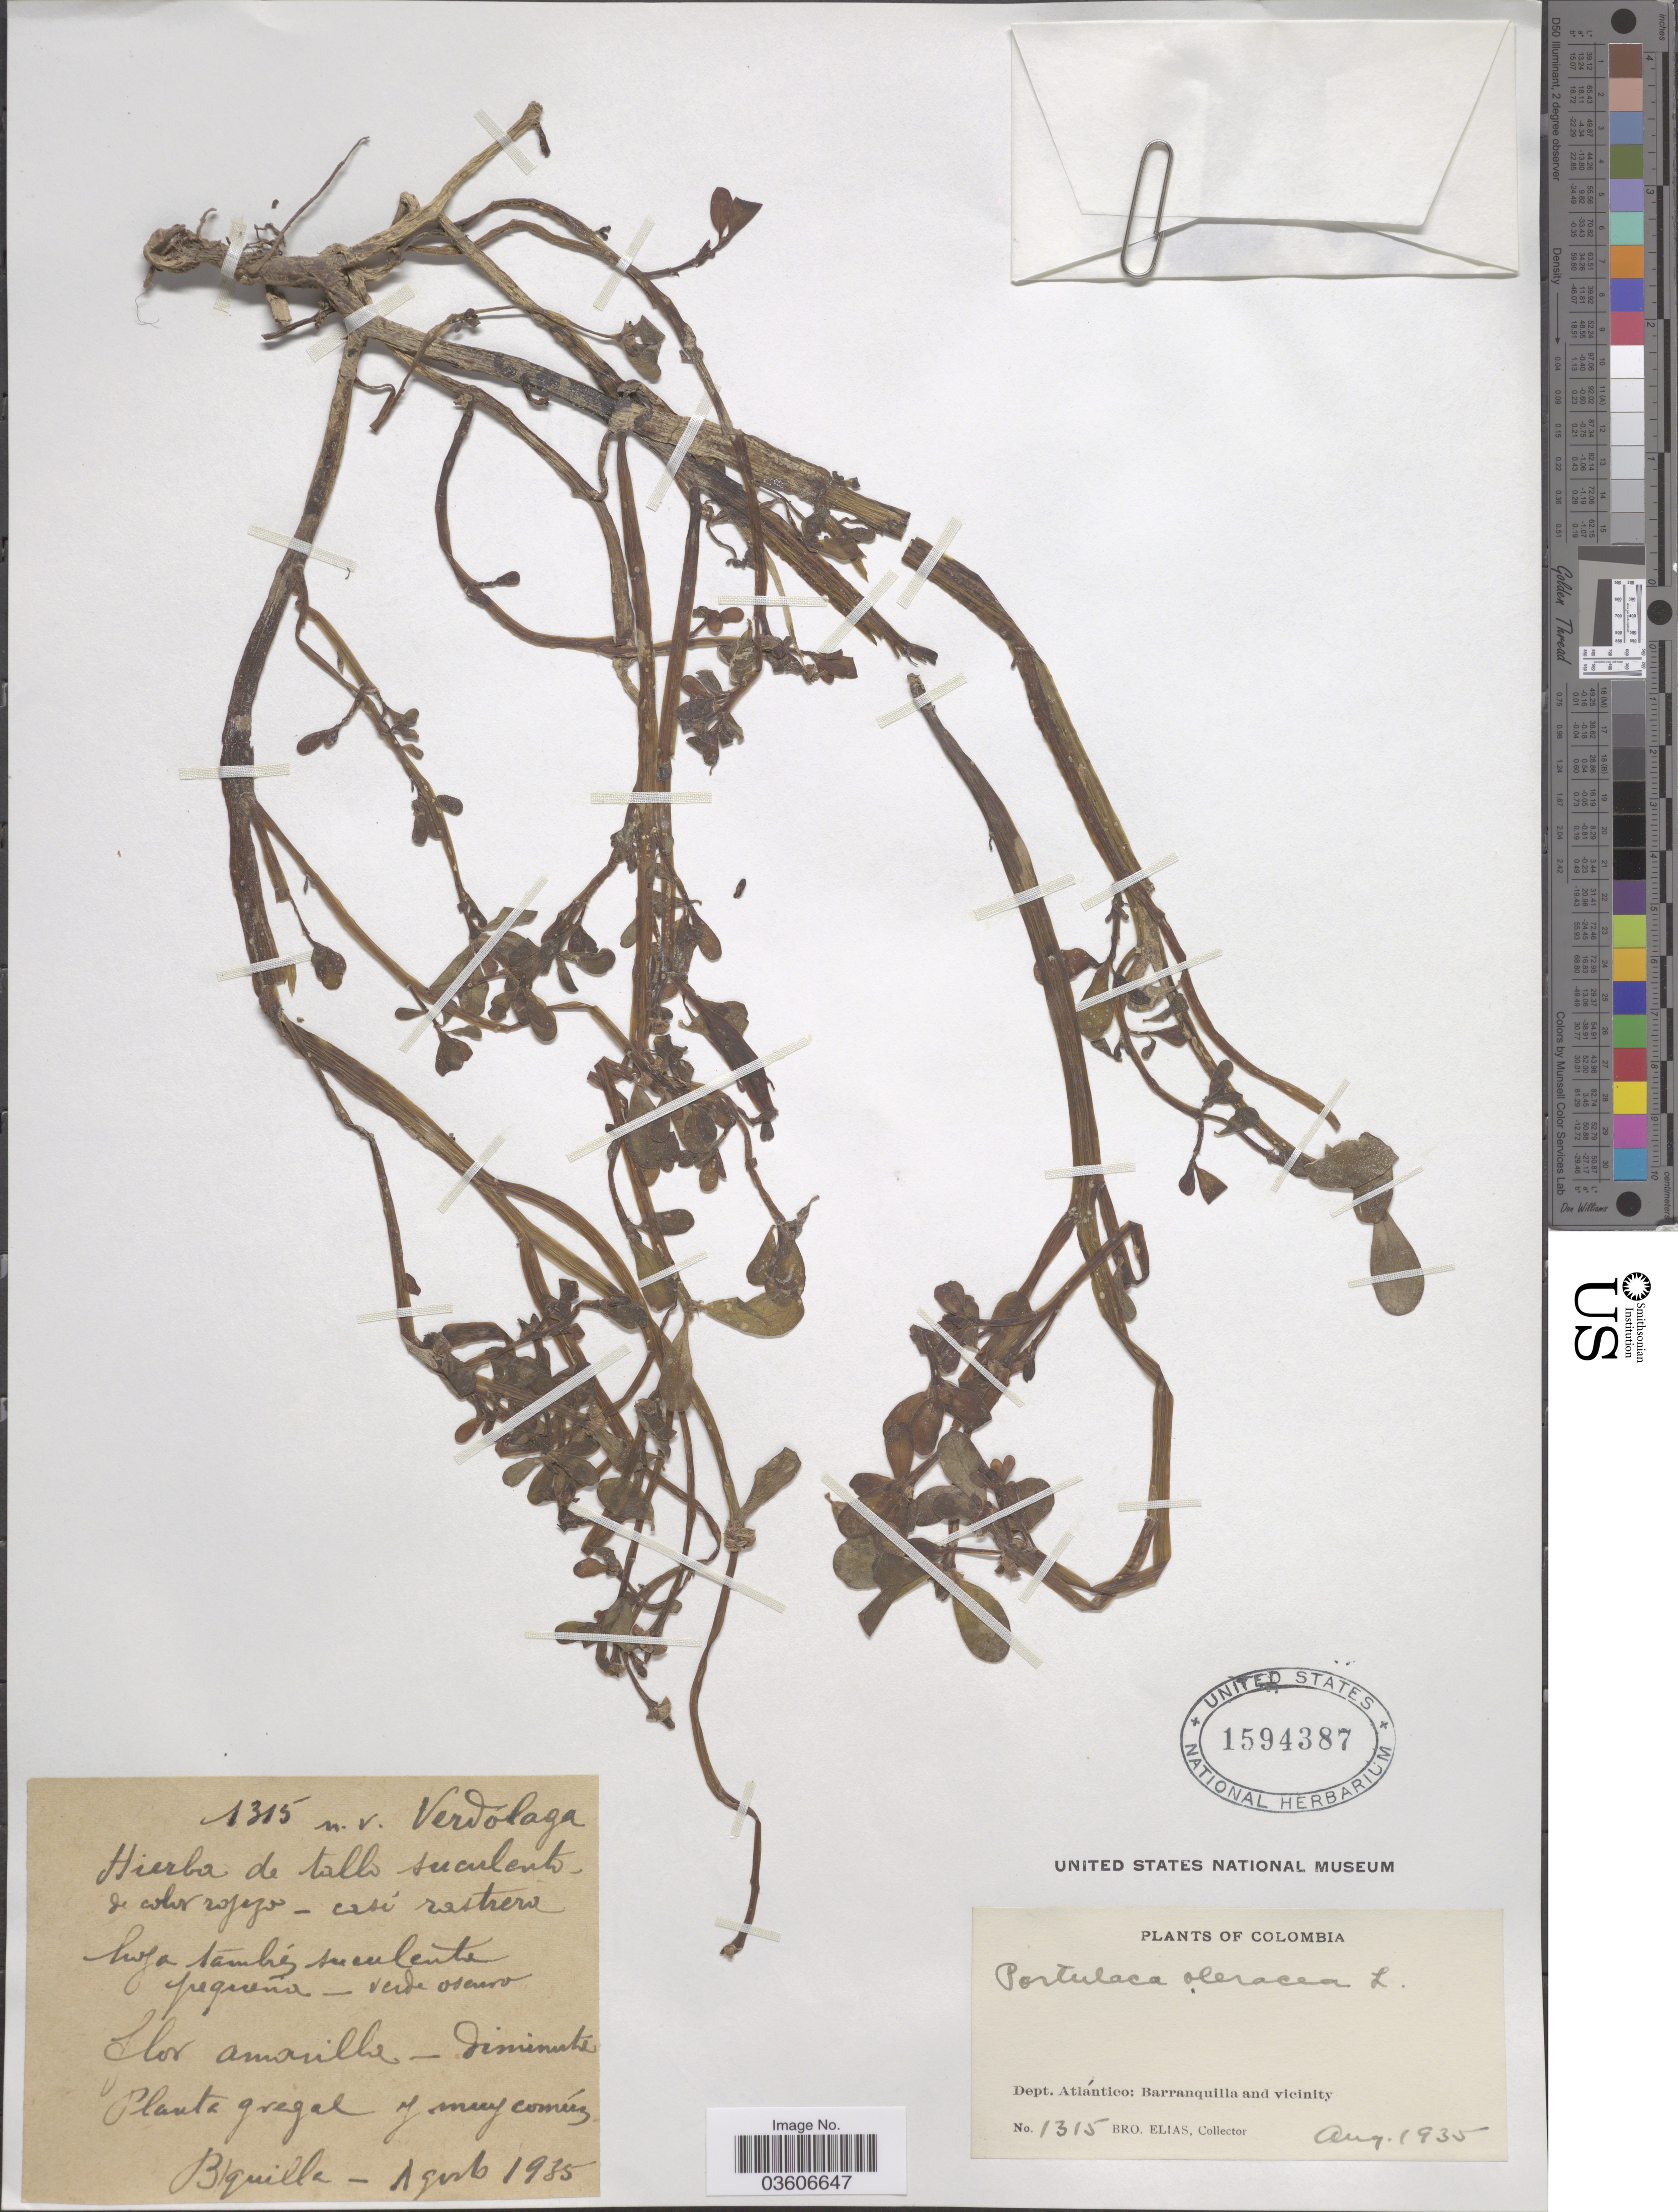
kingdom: Plantae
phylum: Tracheophyta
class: Magnoliopsida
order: Caryophyllales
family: Portulacaceae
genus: Portulaca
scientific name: Portulaca oleracea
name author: L.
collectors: Bro. Elias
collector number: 1315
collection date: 1935-08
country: Colombia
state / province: Atlántico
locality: Dept. Atlántico: Barranquilla and vicinity.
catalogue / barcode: US 1594387